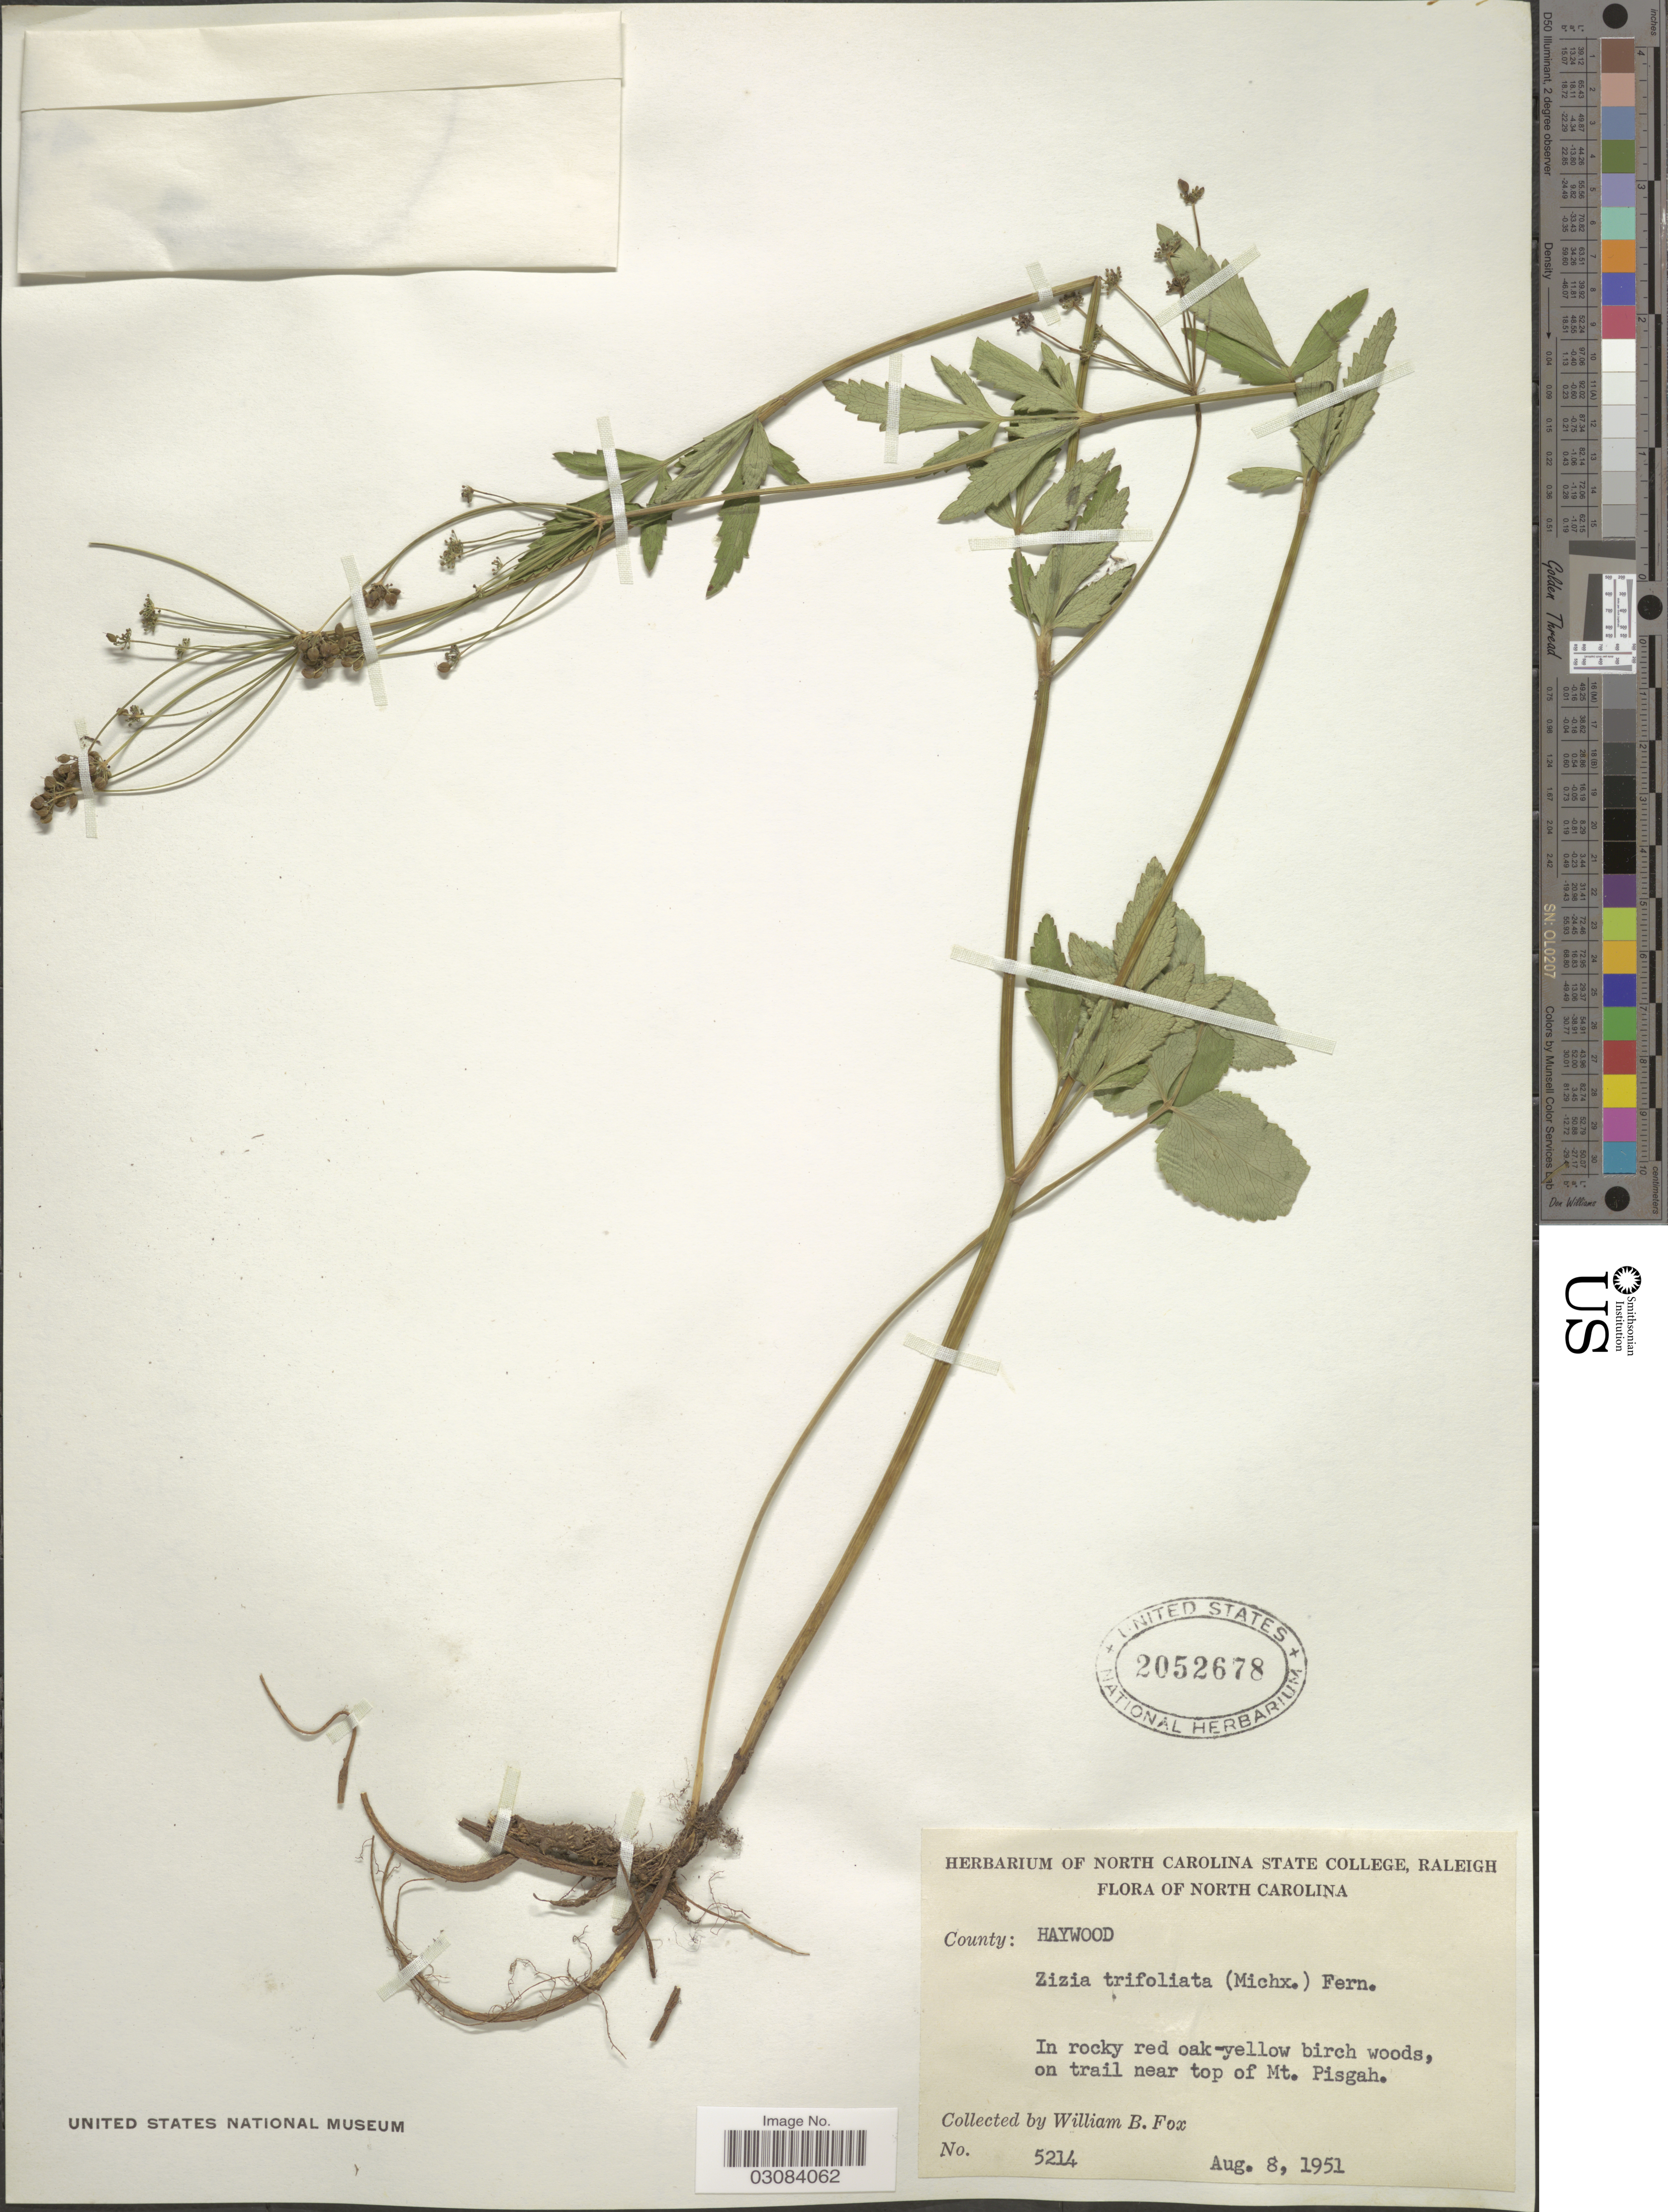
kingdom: Plantae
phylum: Tracheophyta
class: Magnoliopsida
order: Apiales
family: Apiaceae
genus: Zizia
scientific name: Zizia trifoliata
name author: (Michx.) Fernald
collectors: W. B. Fox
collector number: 5214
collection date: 1951-08-08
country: United States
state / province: North Carolina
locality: County: Haywood. On trail near top of Mt. Pisgah.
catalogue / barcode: US 2052678